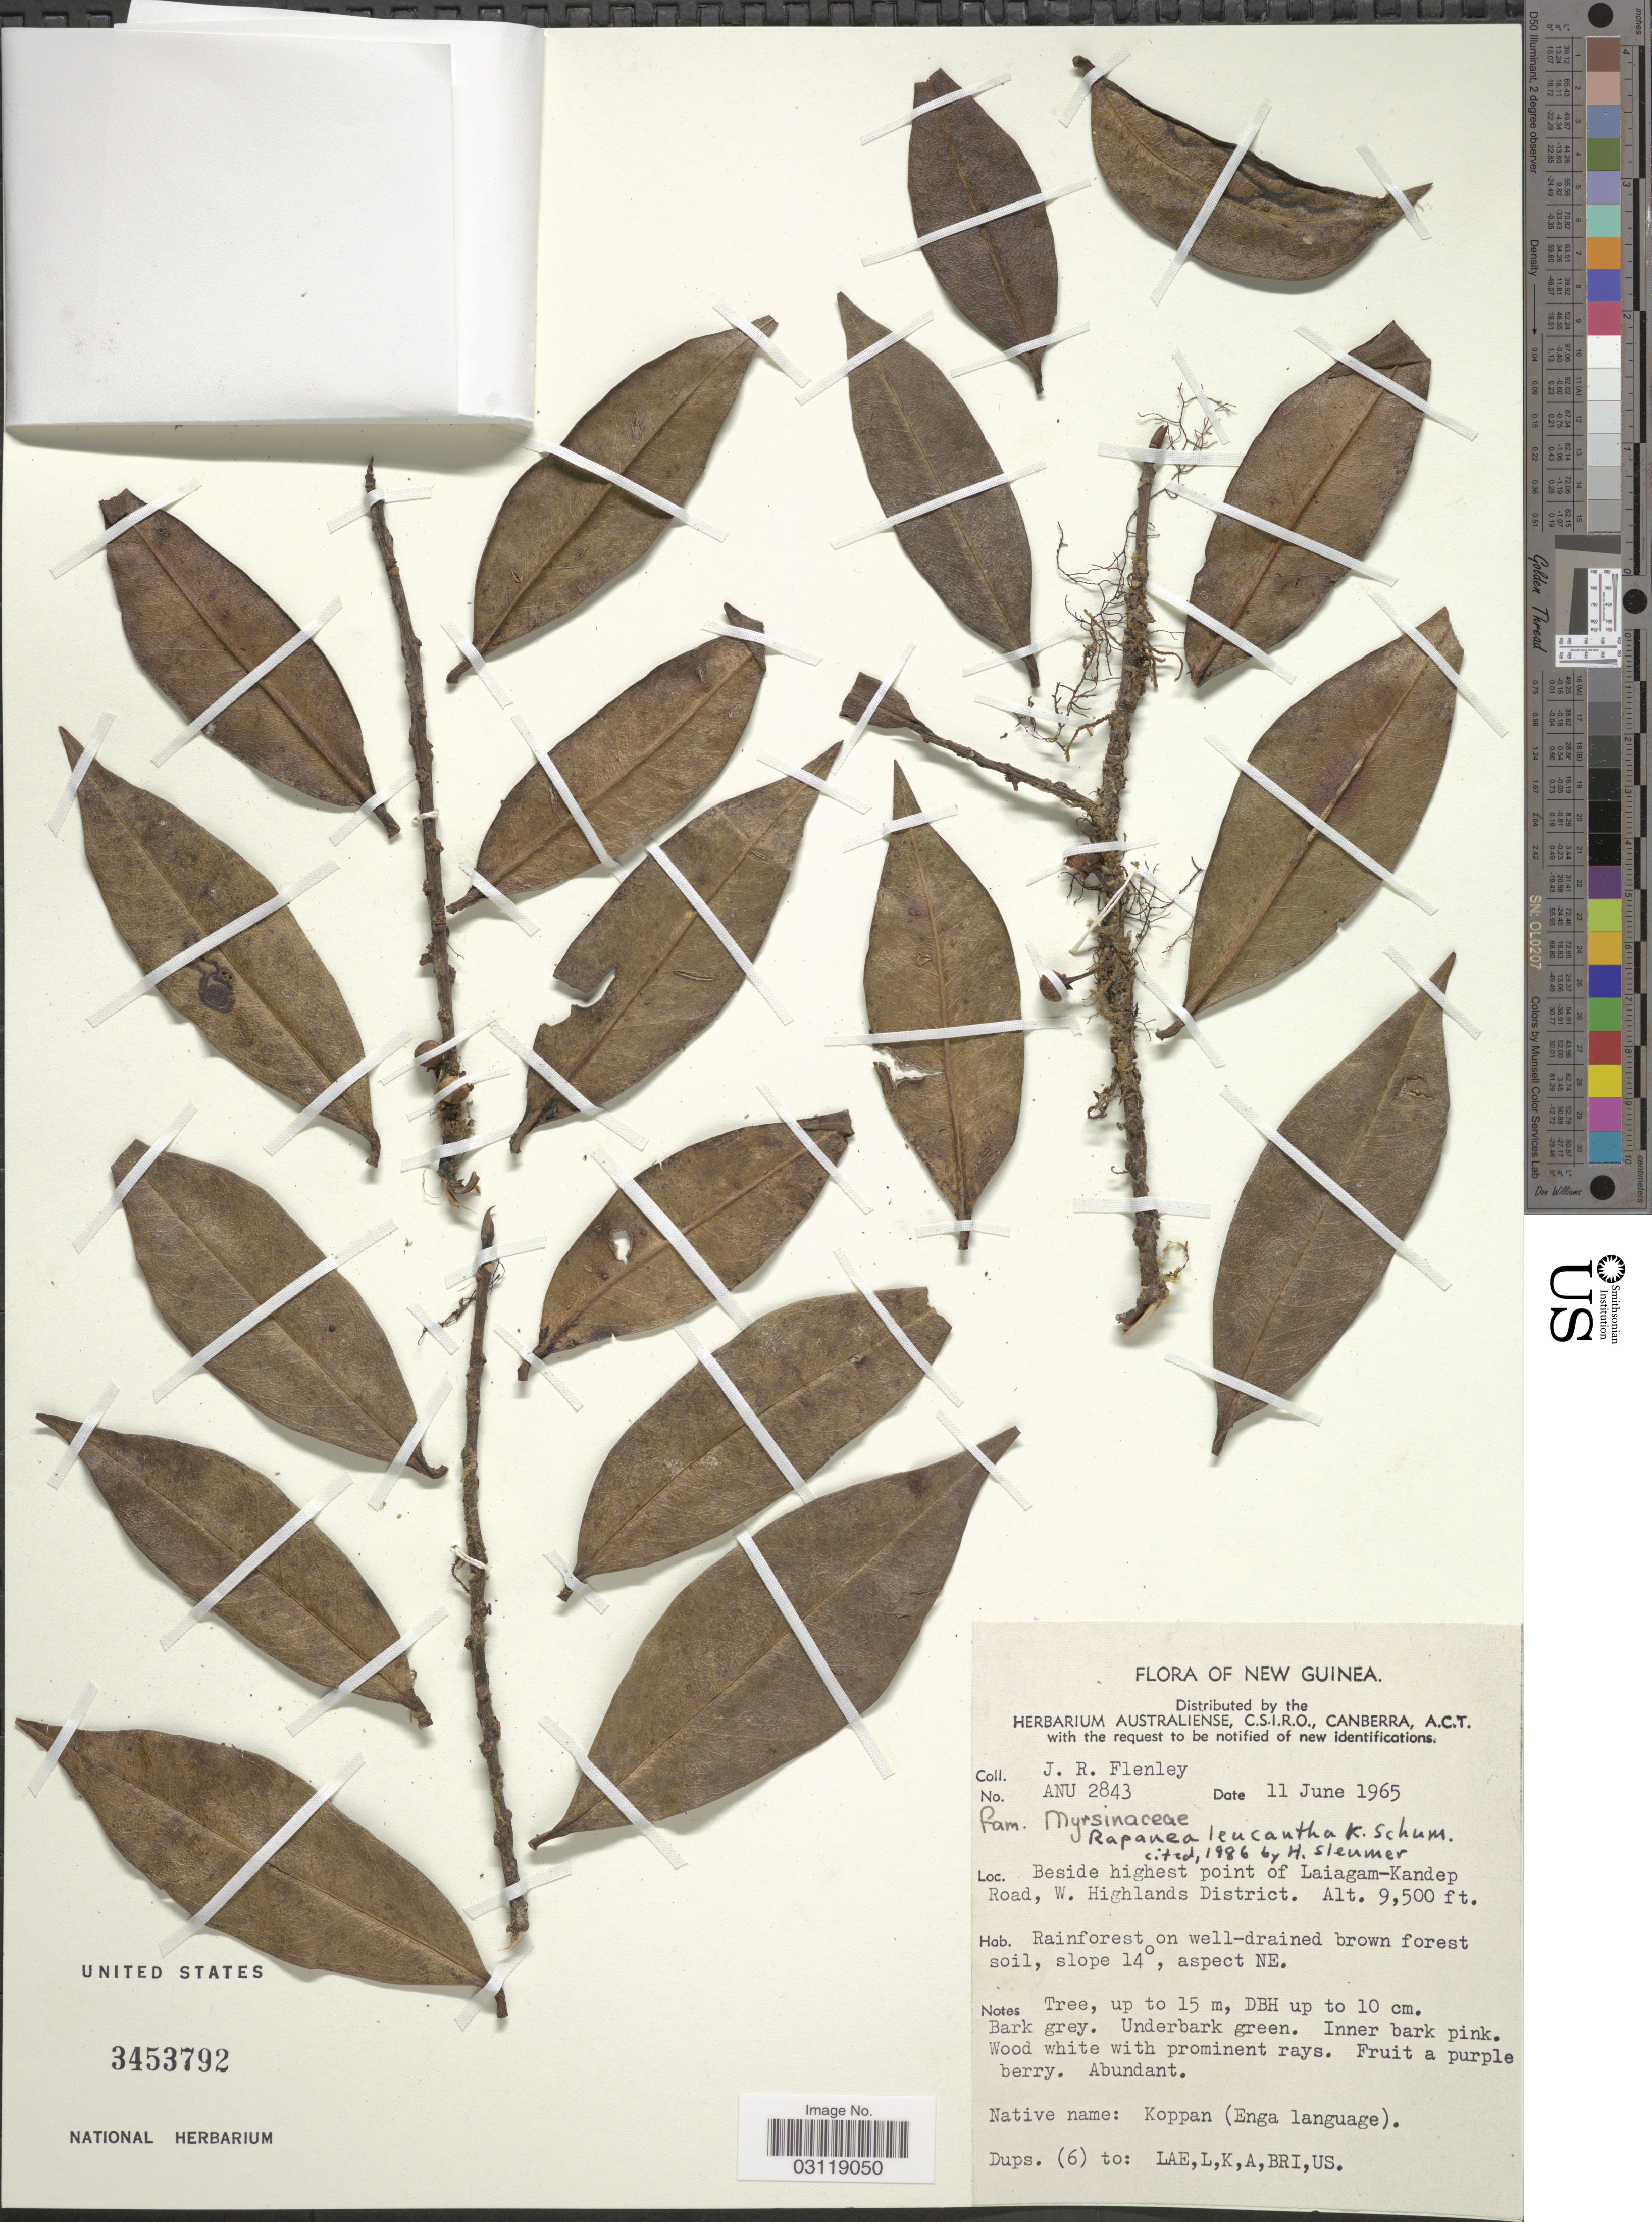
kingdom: Plantae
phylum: Tracheophyta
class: Magnoliopsida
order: Ericales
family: Primulaceae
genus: Rapanea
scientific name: Rapanea leucantha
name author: K. Schum.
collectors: J. Flenley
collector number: ANU 2843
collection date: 1965-06-11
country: Papua New Guinea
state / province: Western Highlands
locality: New Guinea. Beside highest point of Laiagam-Kandep Road. Slope 14°, aspect NE. W. Highlands District.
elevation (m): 2896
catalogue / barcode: US 3453792